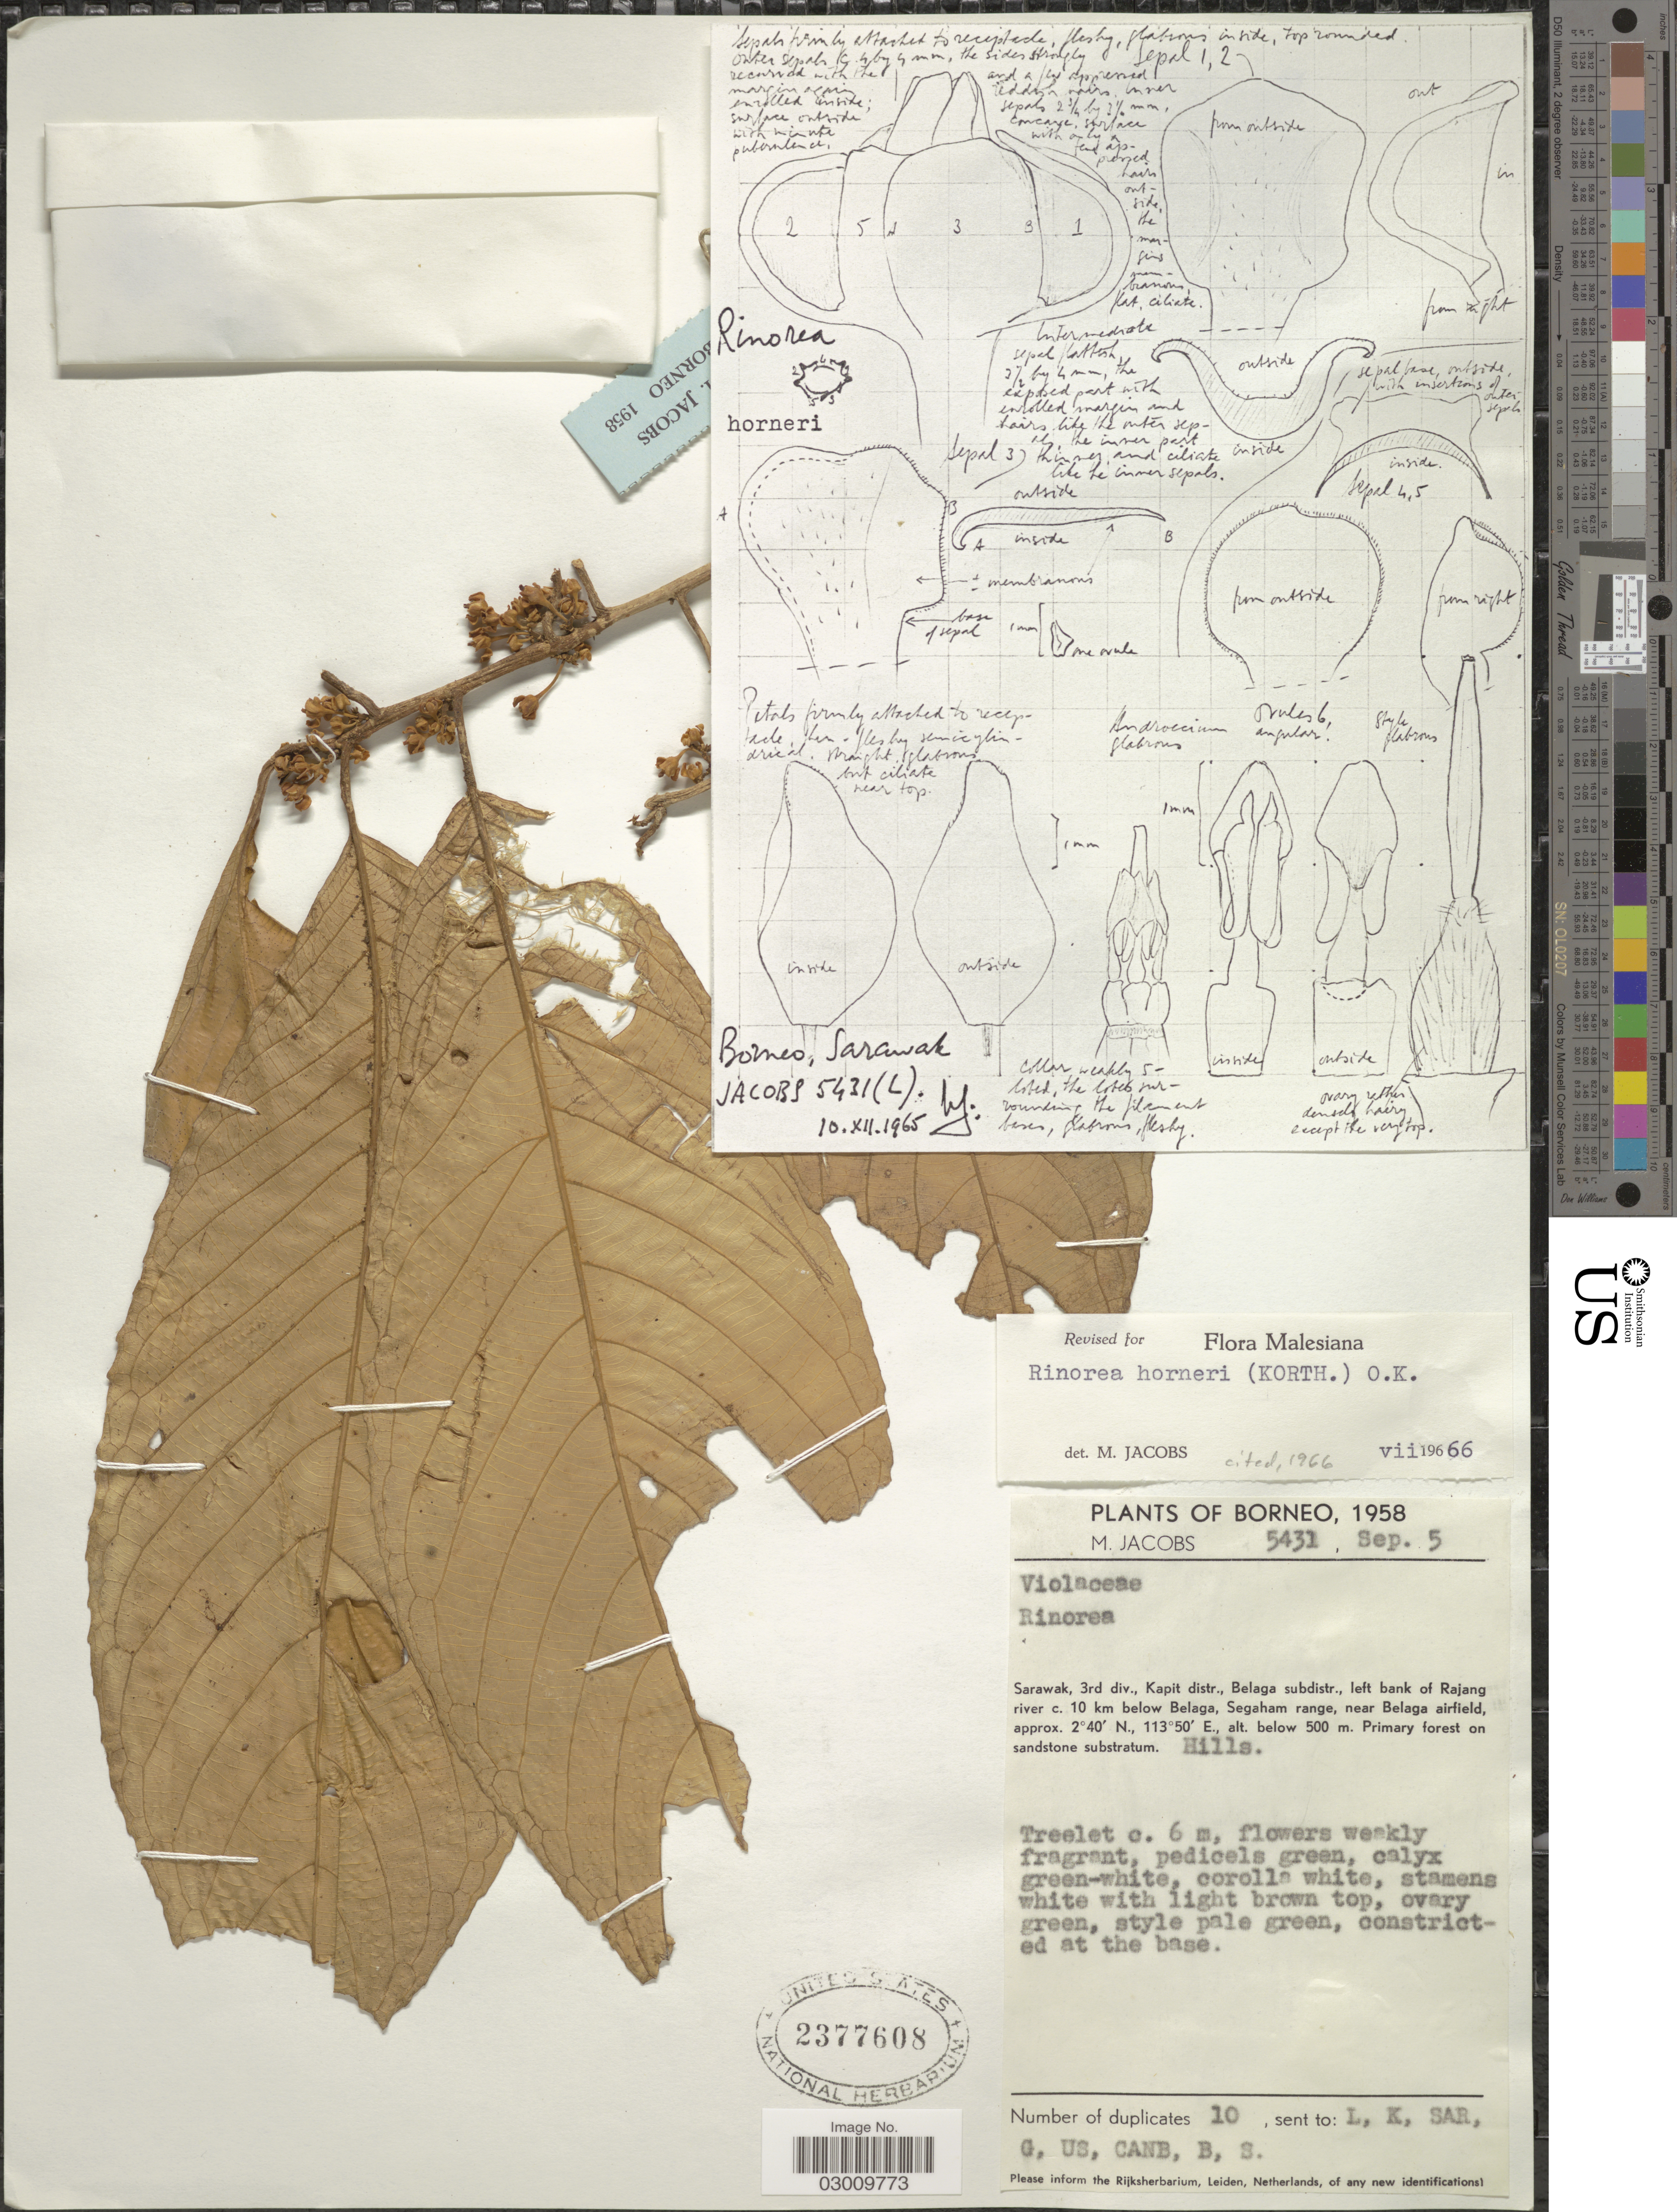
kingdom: Plantae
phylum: Tracheophyta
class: Magnoliopsida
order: Malpighiales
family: Violaceae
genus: Rinorea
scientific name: Rinorea horneri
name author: (Korth.) Kuntze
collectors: M. Jacobs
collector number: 5431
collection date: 1958-09-05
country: Malaysia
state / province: Sarawak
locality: Borneo. 3rd div., Kapit distr., Belaga subdistr., left bank of Rajang river c. 10 km below Belaga, Segaham range, near Belaga airfield.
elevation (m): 500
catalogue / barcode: US 2377608